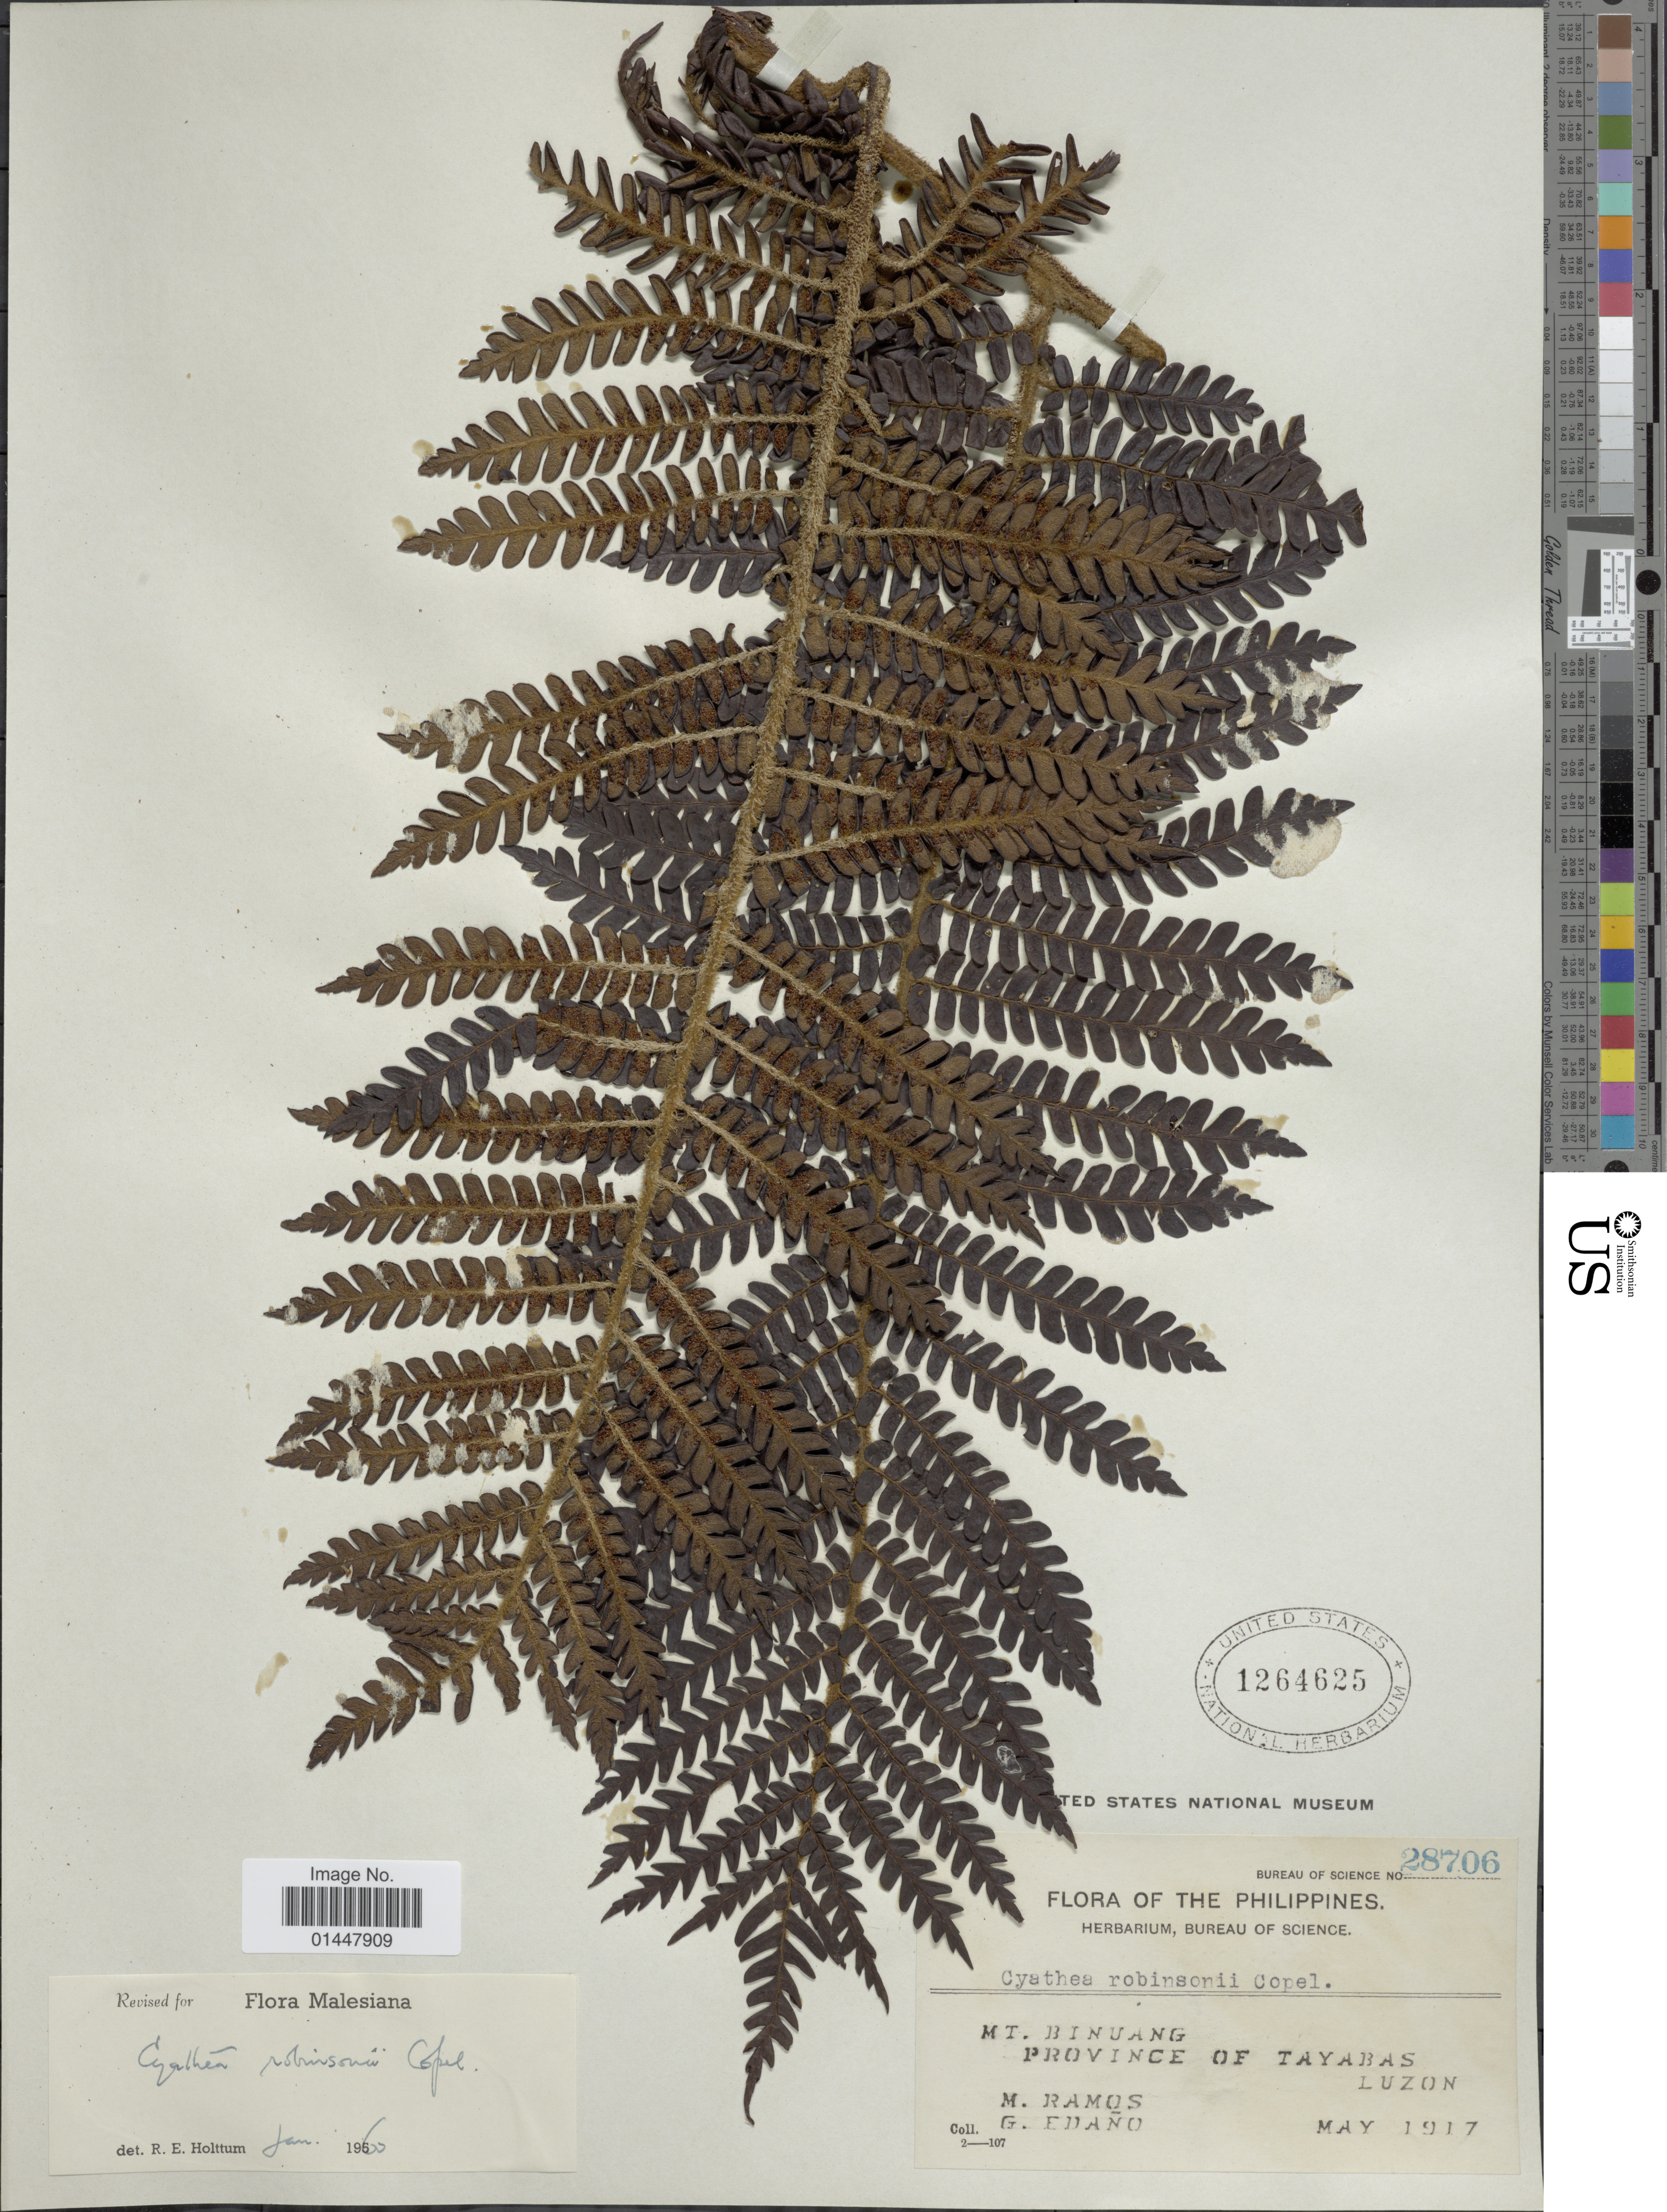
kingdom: Plantae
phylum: Tracheophyta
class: Polypodiopsida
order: Cyatheales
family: Cyatheaceae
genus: Sphaeropteris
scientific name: Sphaeropteris robinsonii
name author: (Copel.) R.M. Tryon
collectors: M. Ramos & G. Edaño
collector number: Bureau of Science 28706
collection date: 1917-05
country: Philippines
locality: Mt. Binuang Province of Tayabas, Luzon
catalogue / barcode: US 1264625